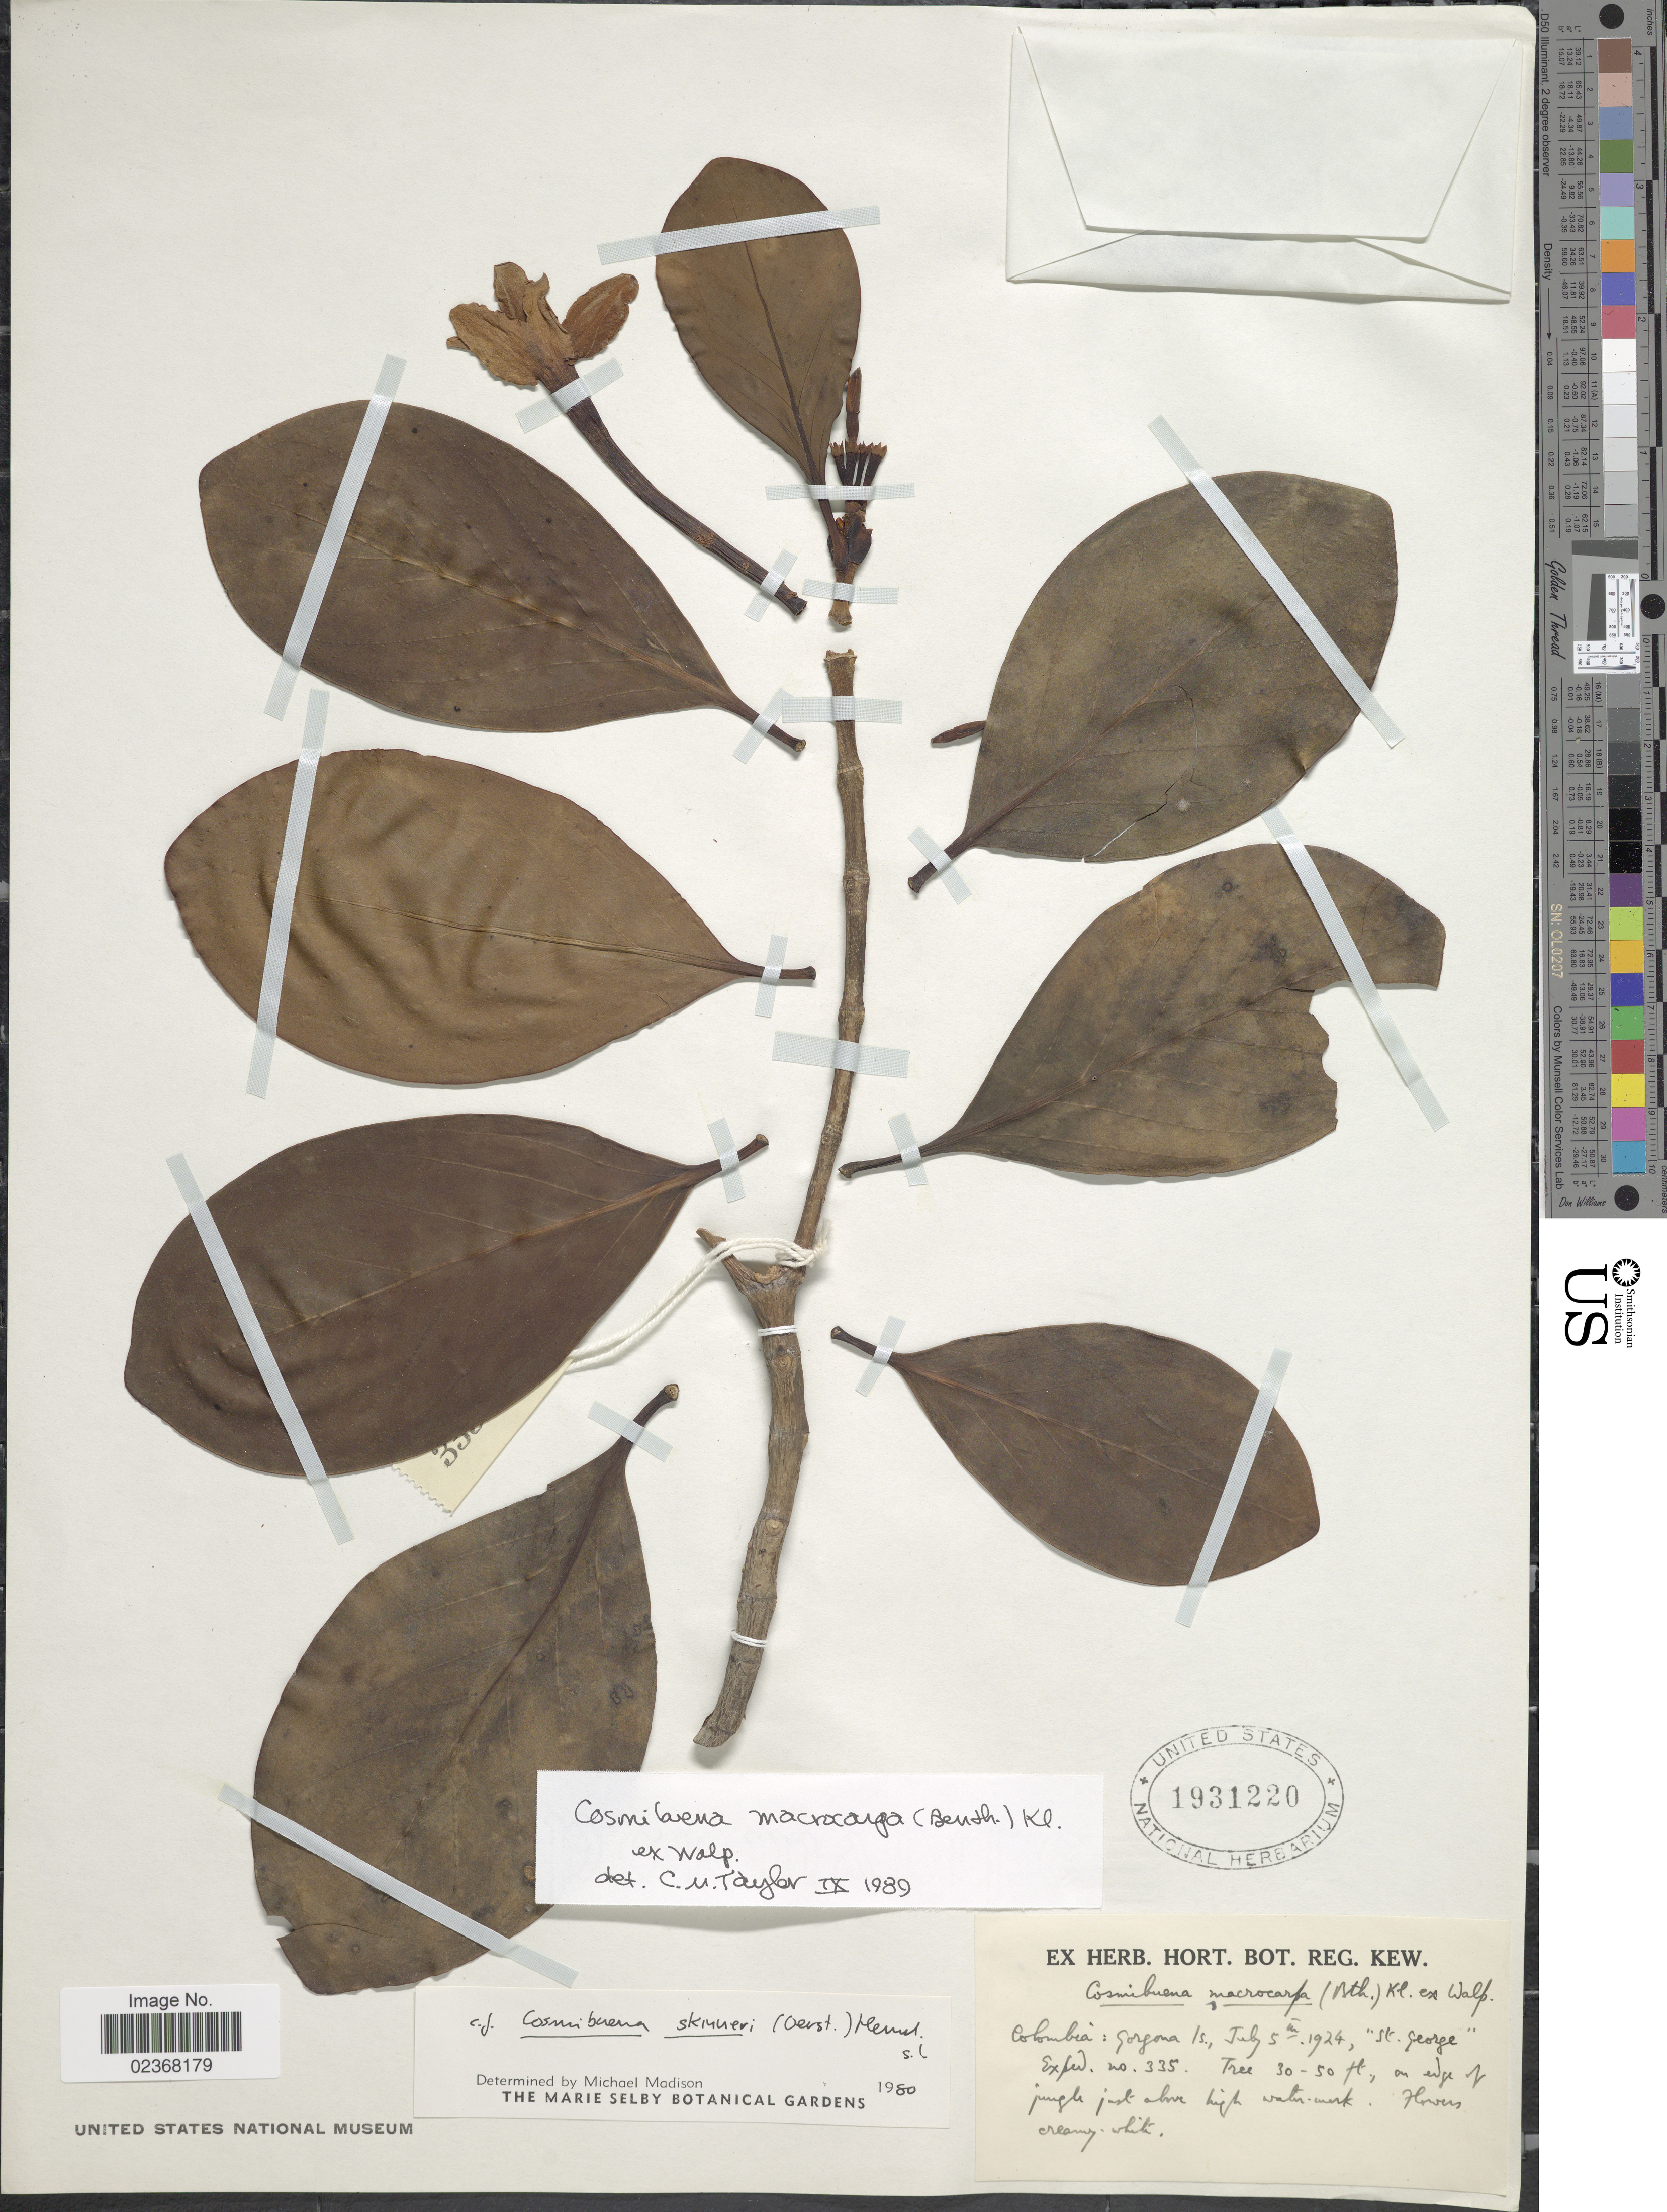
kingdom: Plantae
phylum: Tracheophyta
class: Magnoliopsida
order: Gentianales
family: Rubiaceae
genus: Cosmibuena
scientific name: Cosmibuena macrocarpa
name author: (Benth.) Klotzsch ex Walp.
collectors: ex herb. Hort. Reg. Kew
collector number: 335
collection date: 1924-07-05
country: Colombia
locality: Colombia: Gorgona Is., St. George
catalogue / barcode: US 1931220